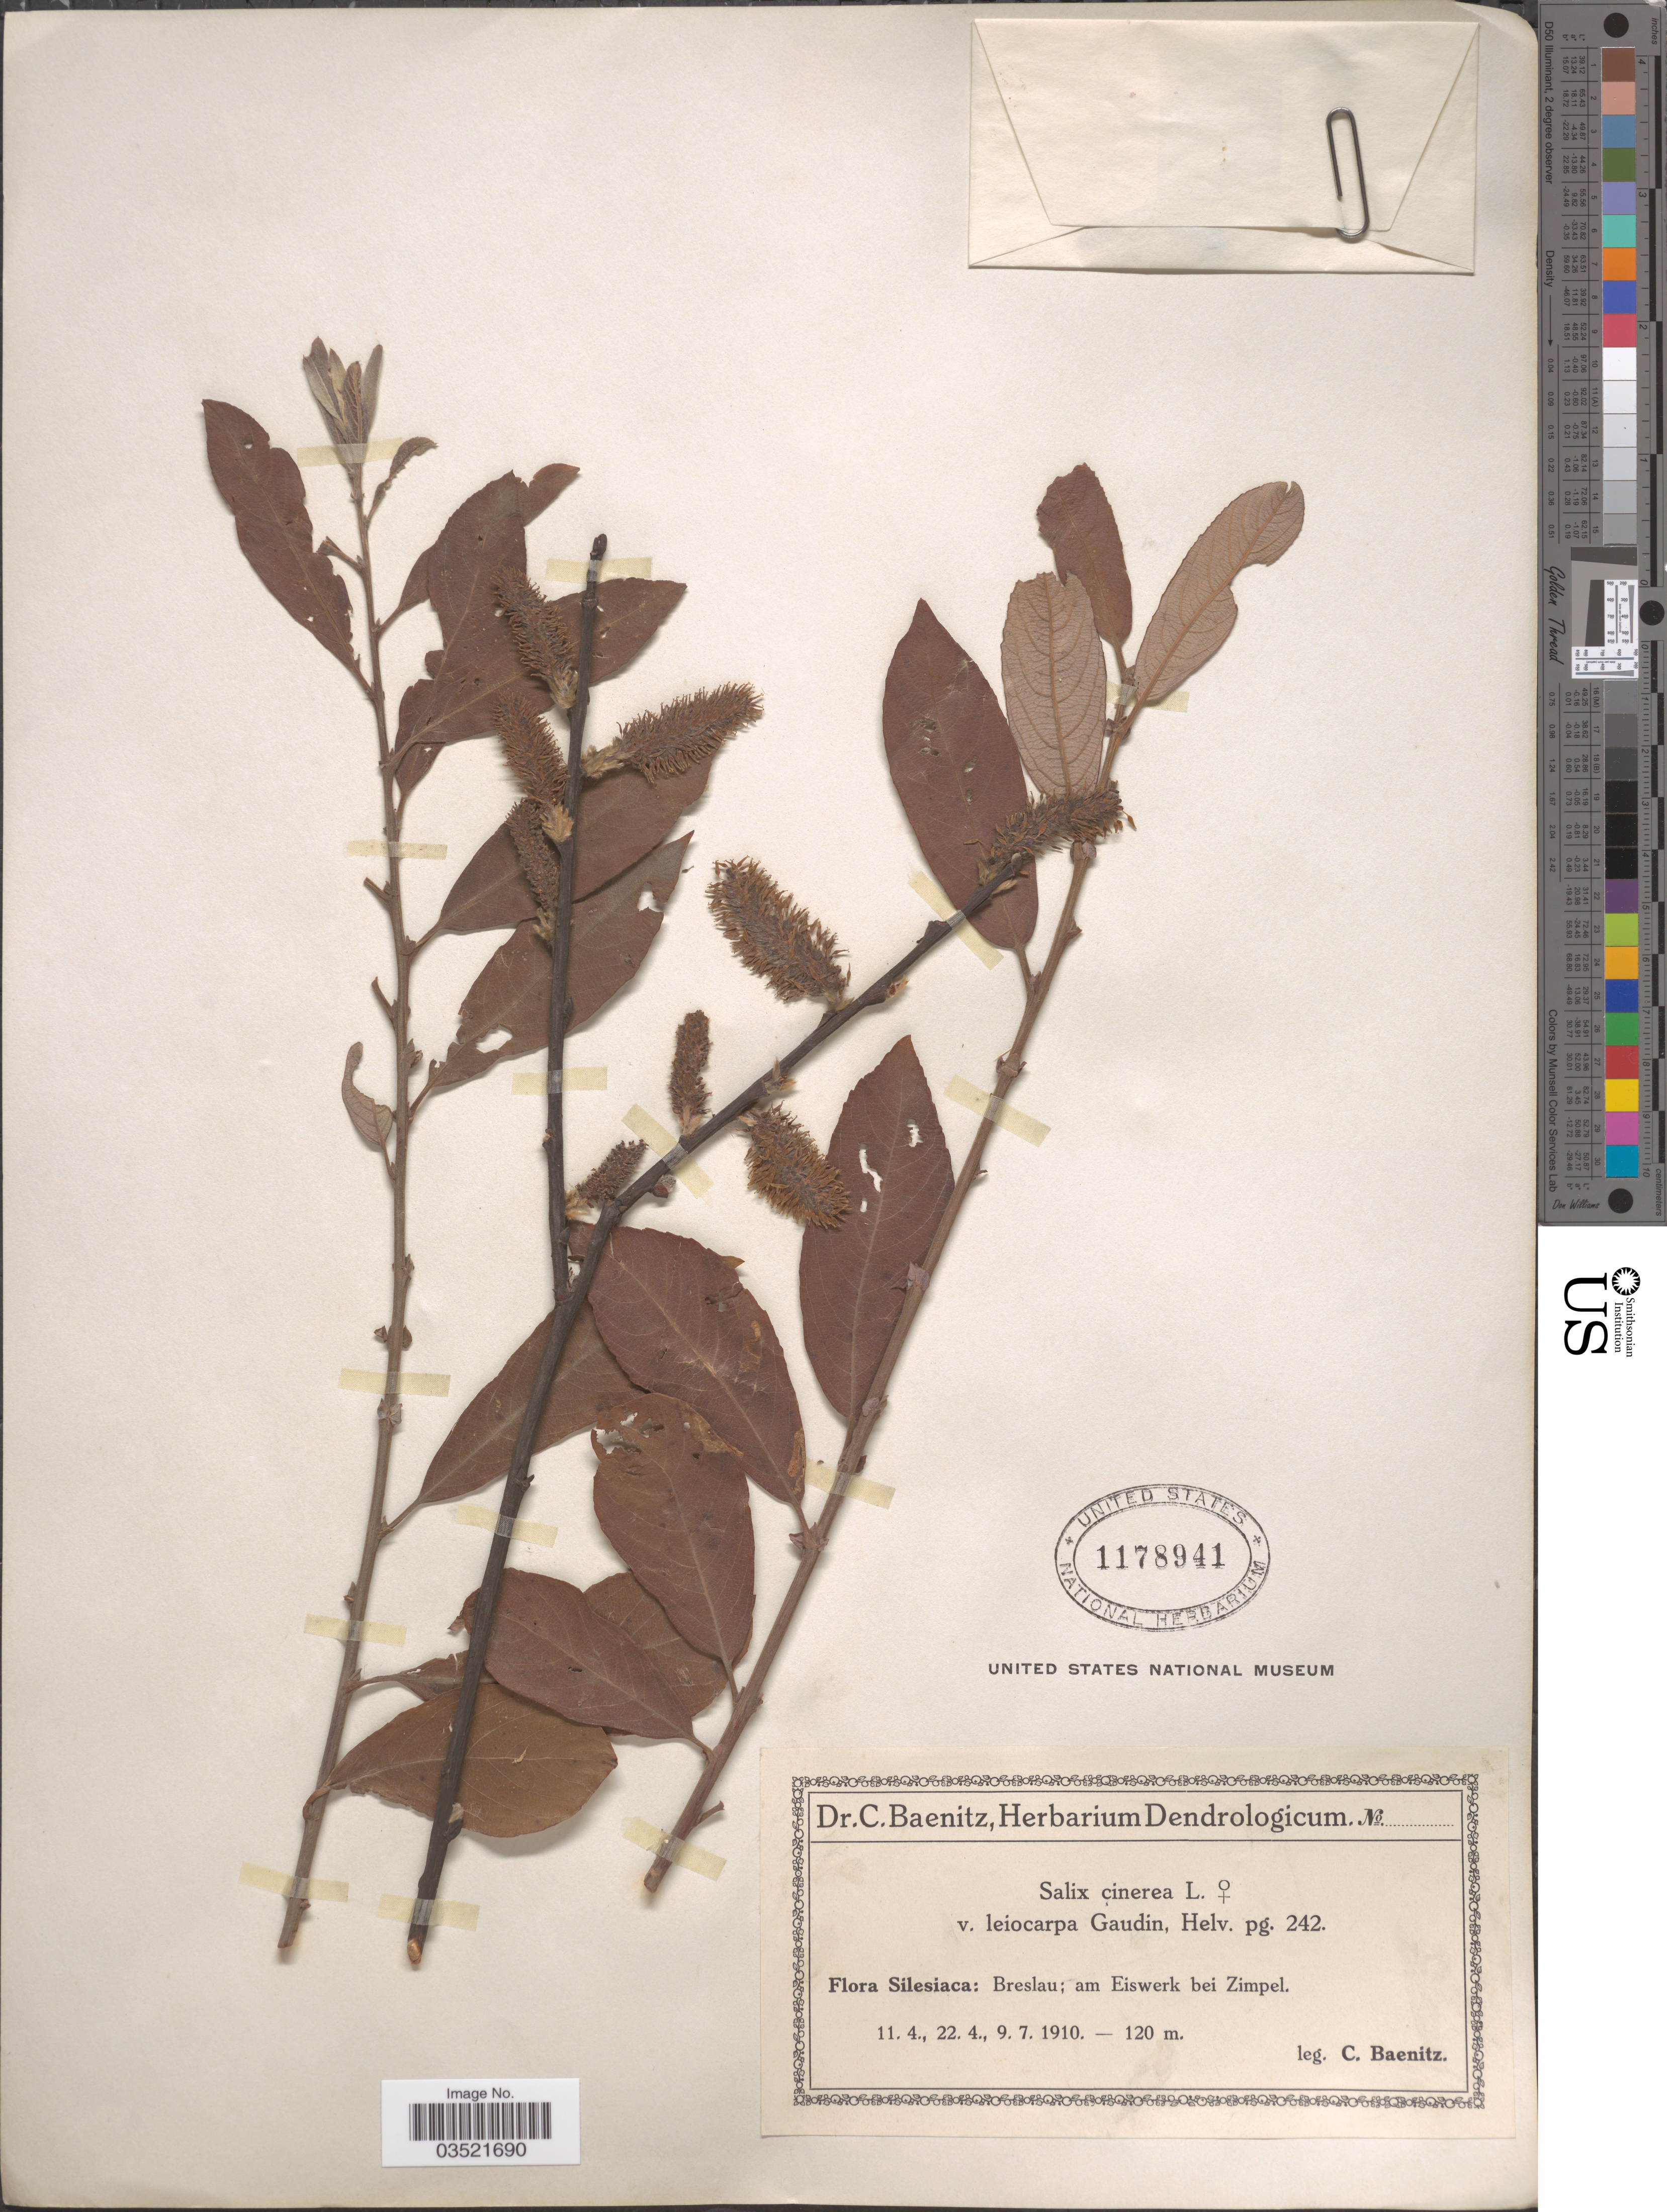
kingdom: Plantae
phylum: Tracheophyta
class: Magnoliopsida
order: Malpighiales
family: Salicaceae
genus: Salix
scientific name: Salix cinerea var. leiocarpos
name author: Gaudin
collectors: C. G. Baenitz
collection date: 1910-04-11/1910-07-09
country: Poland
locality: Silesiaca: Breslau; am Eiswerk bei Zimpel.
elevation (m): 120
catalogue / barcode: US 1178941